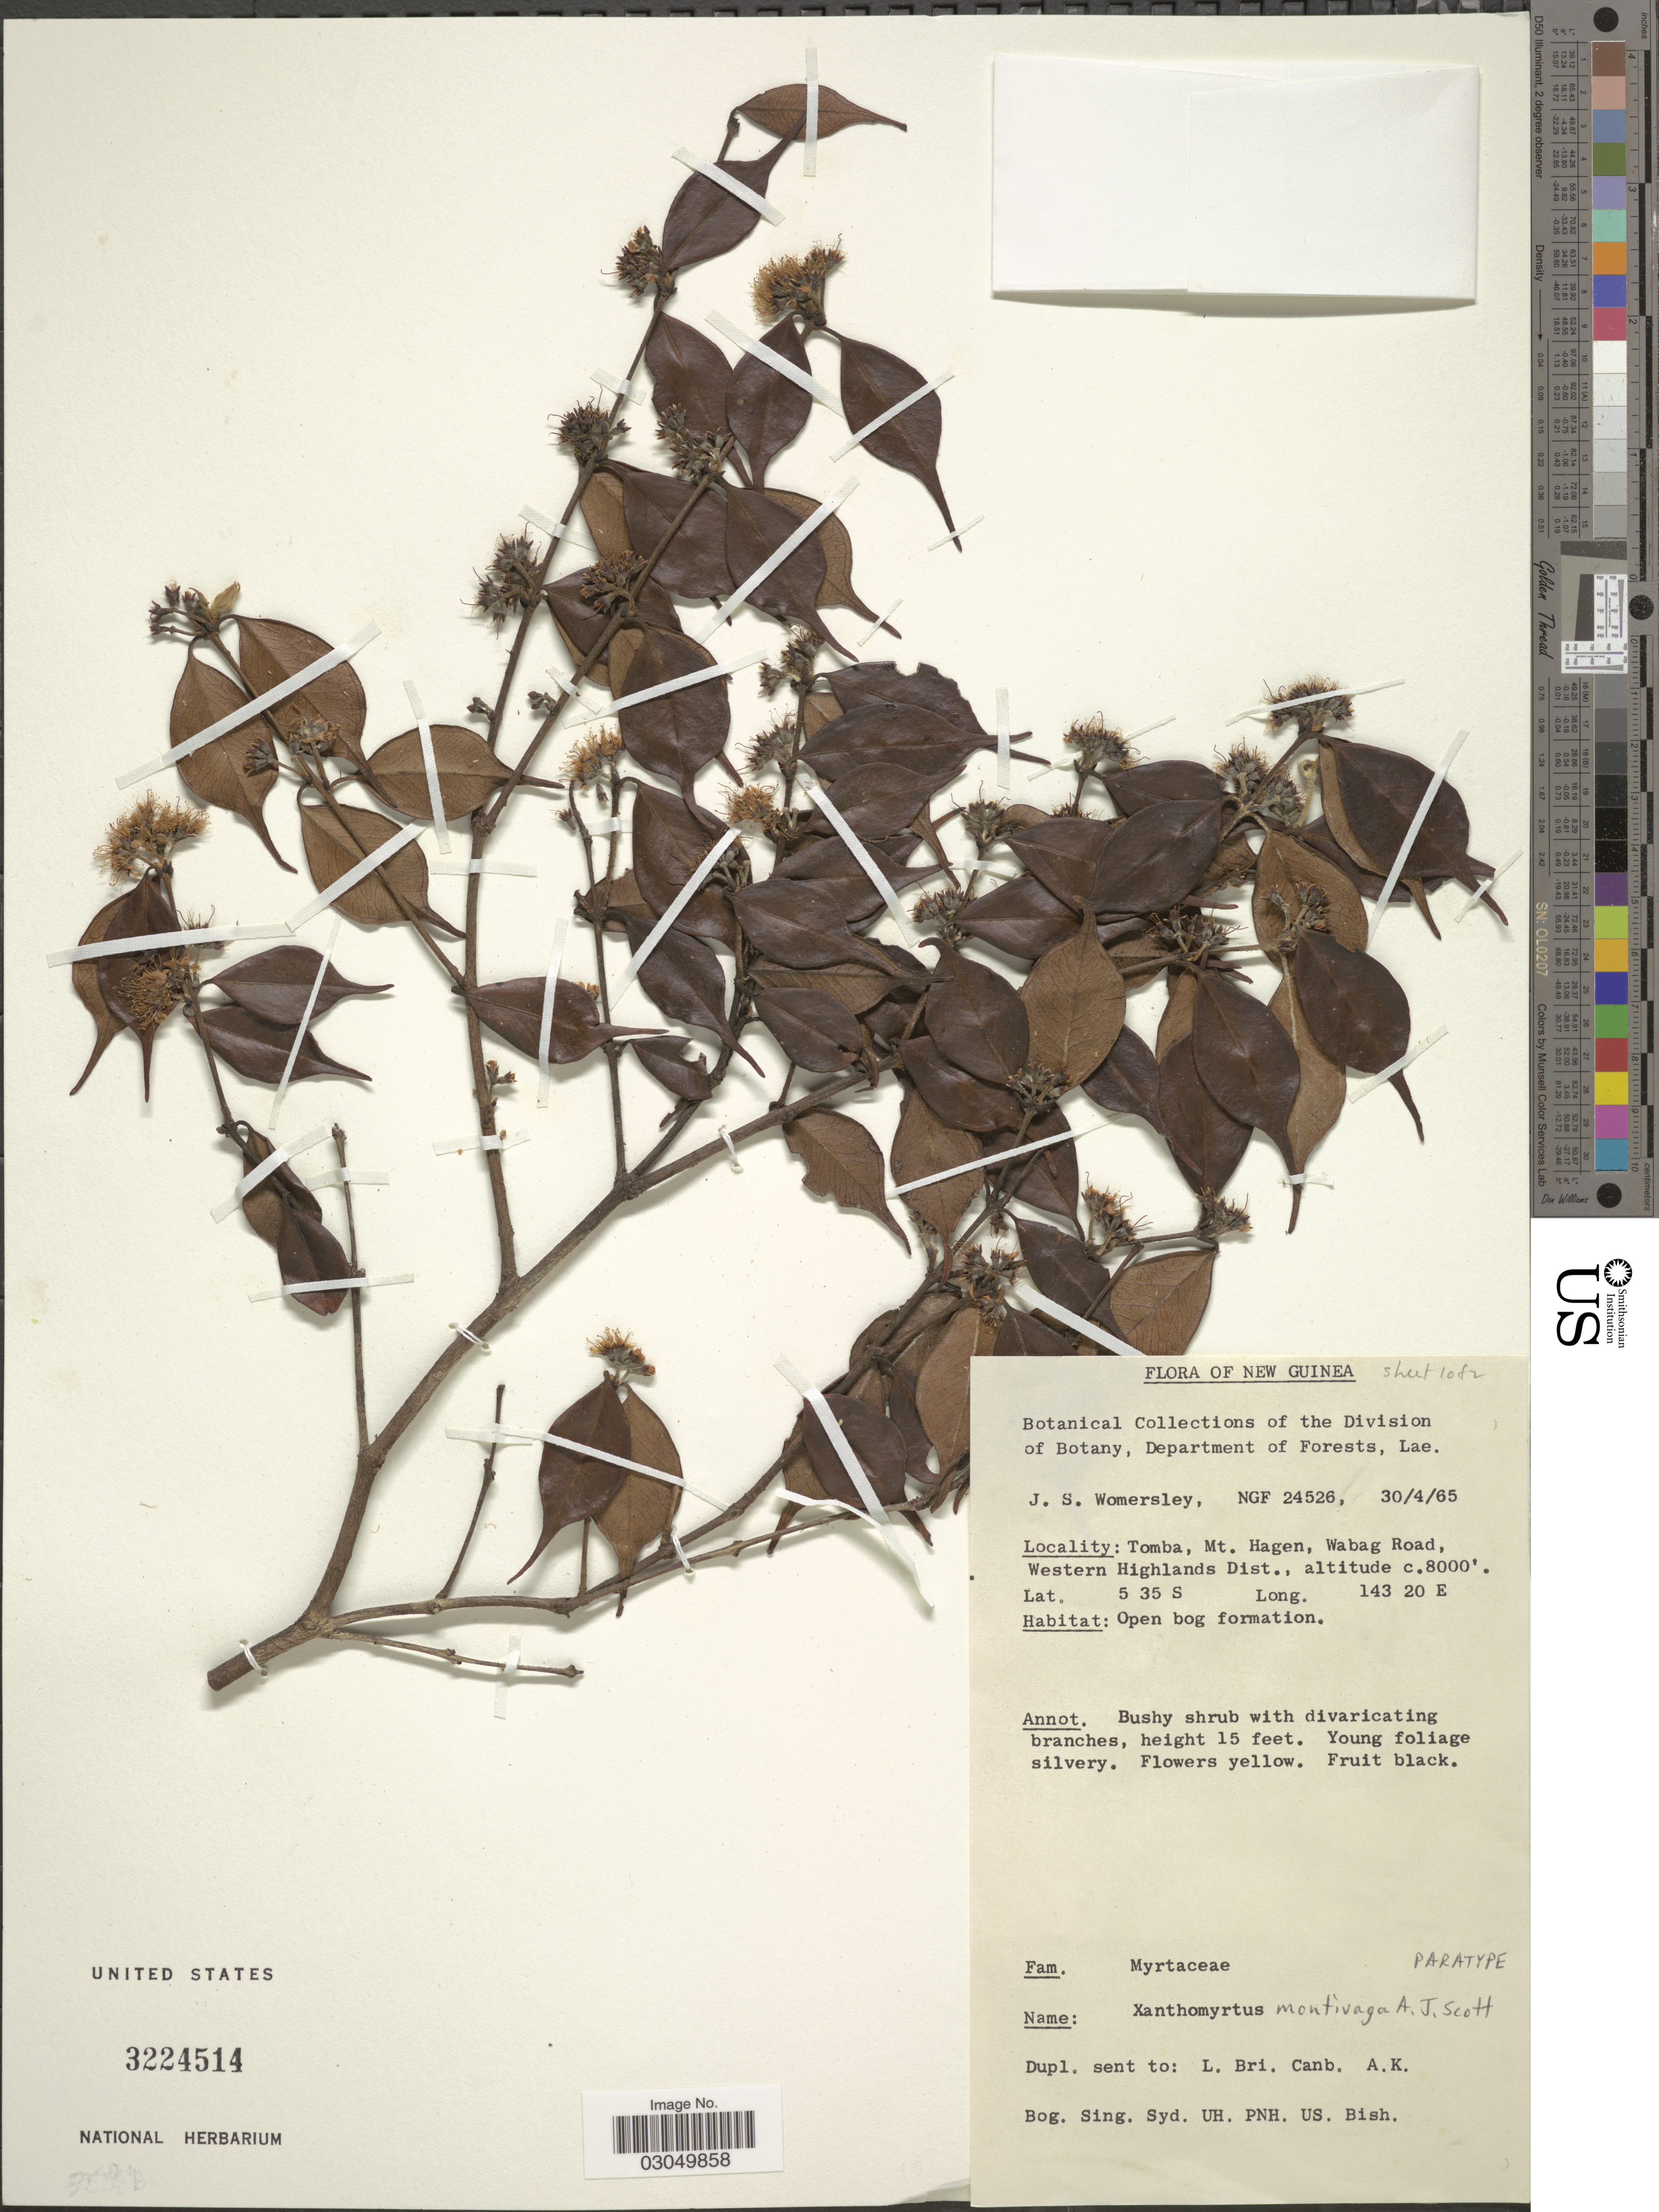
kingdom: Plantae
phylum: Tracheophyta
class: Magnoliopsida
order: Myrtales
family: Myrtaceae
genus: Xanthomyrtus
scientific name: Xanthomyrtus montivaga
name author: A.J. Scott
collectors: J. S. Womersley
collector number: NGF24526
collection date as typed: Transcribed d/m/y: 30/4/65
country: Papua New Guinea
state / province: Western Highlands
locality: New Guinea. Tomba, Mt. Hagen, Wabag Road, Western Highlands Dist.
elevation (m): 2438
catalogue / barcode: US 3224514